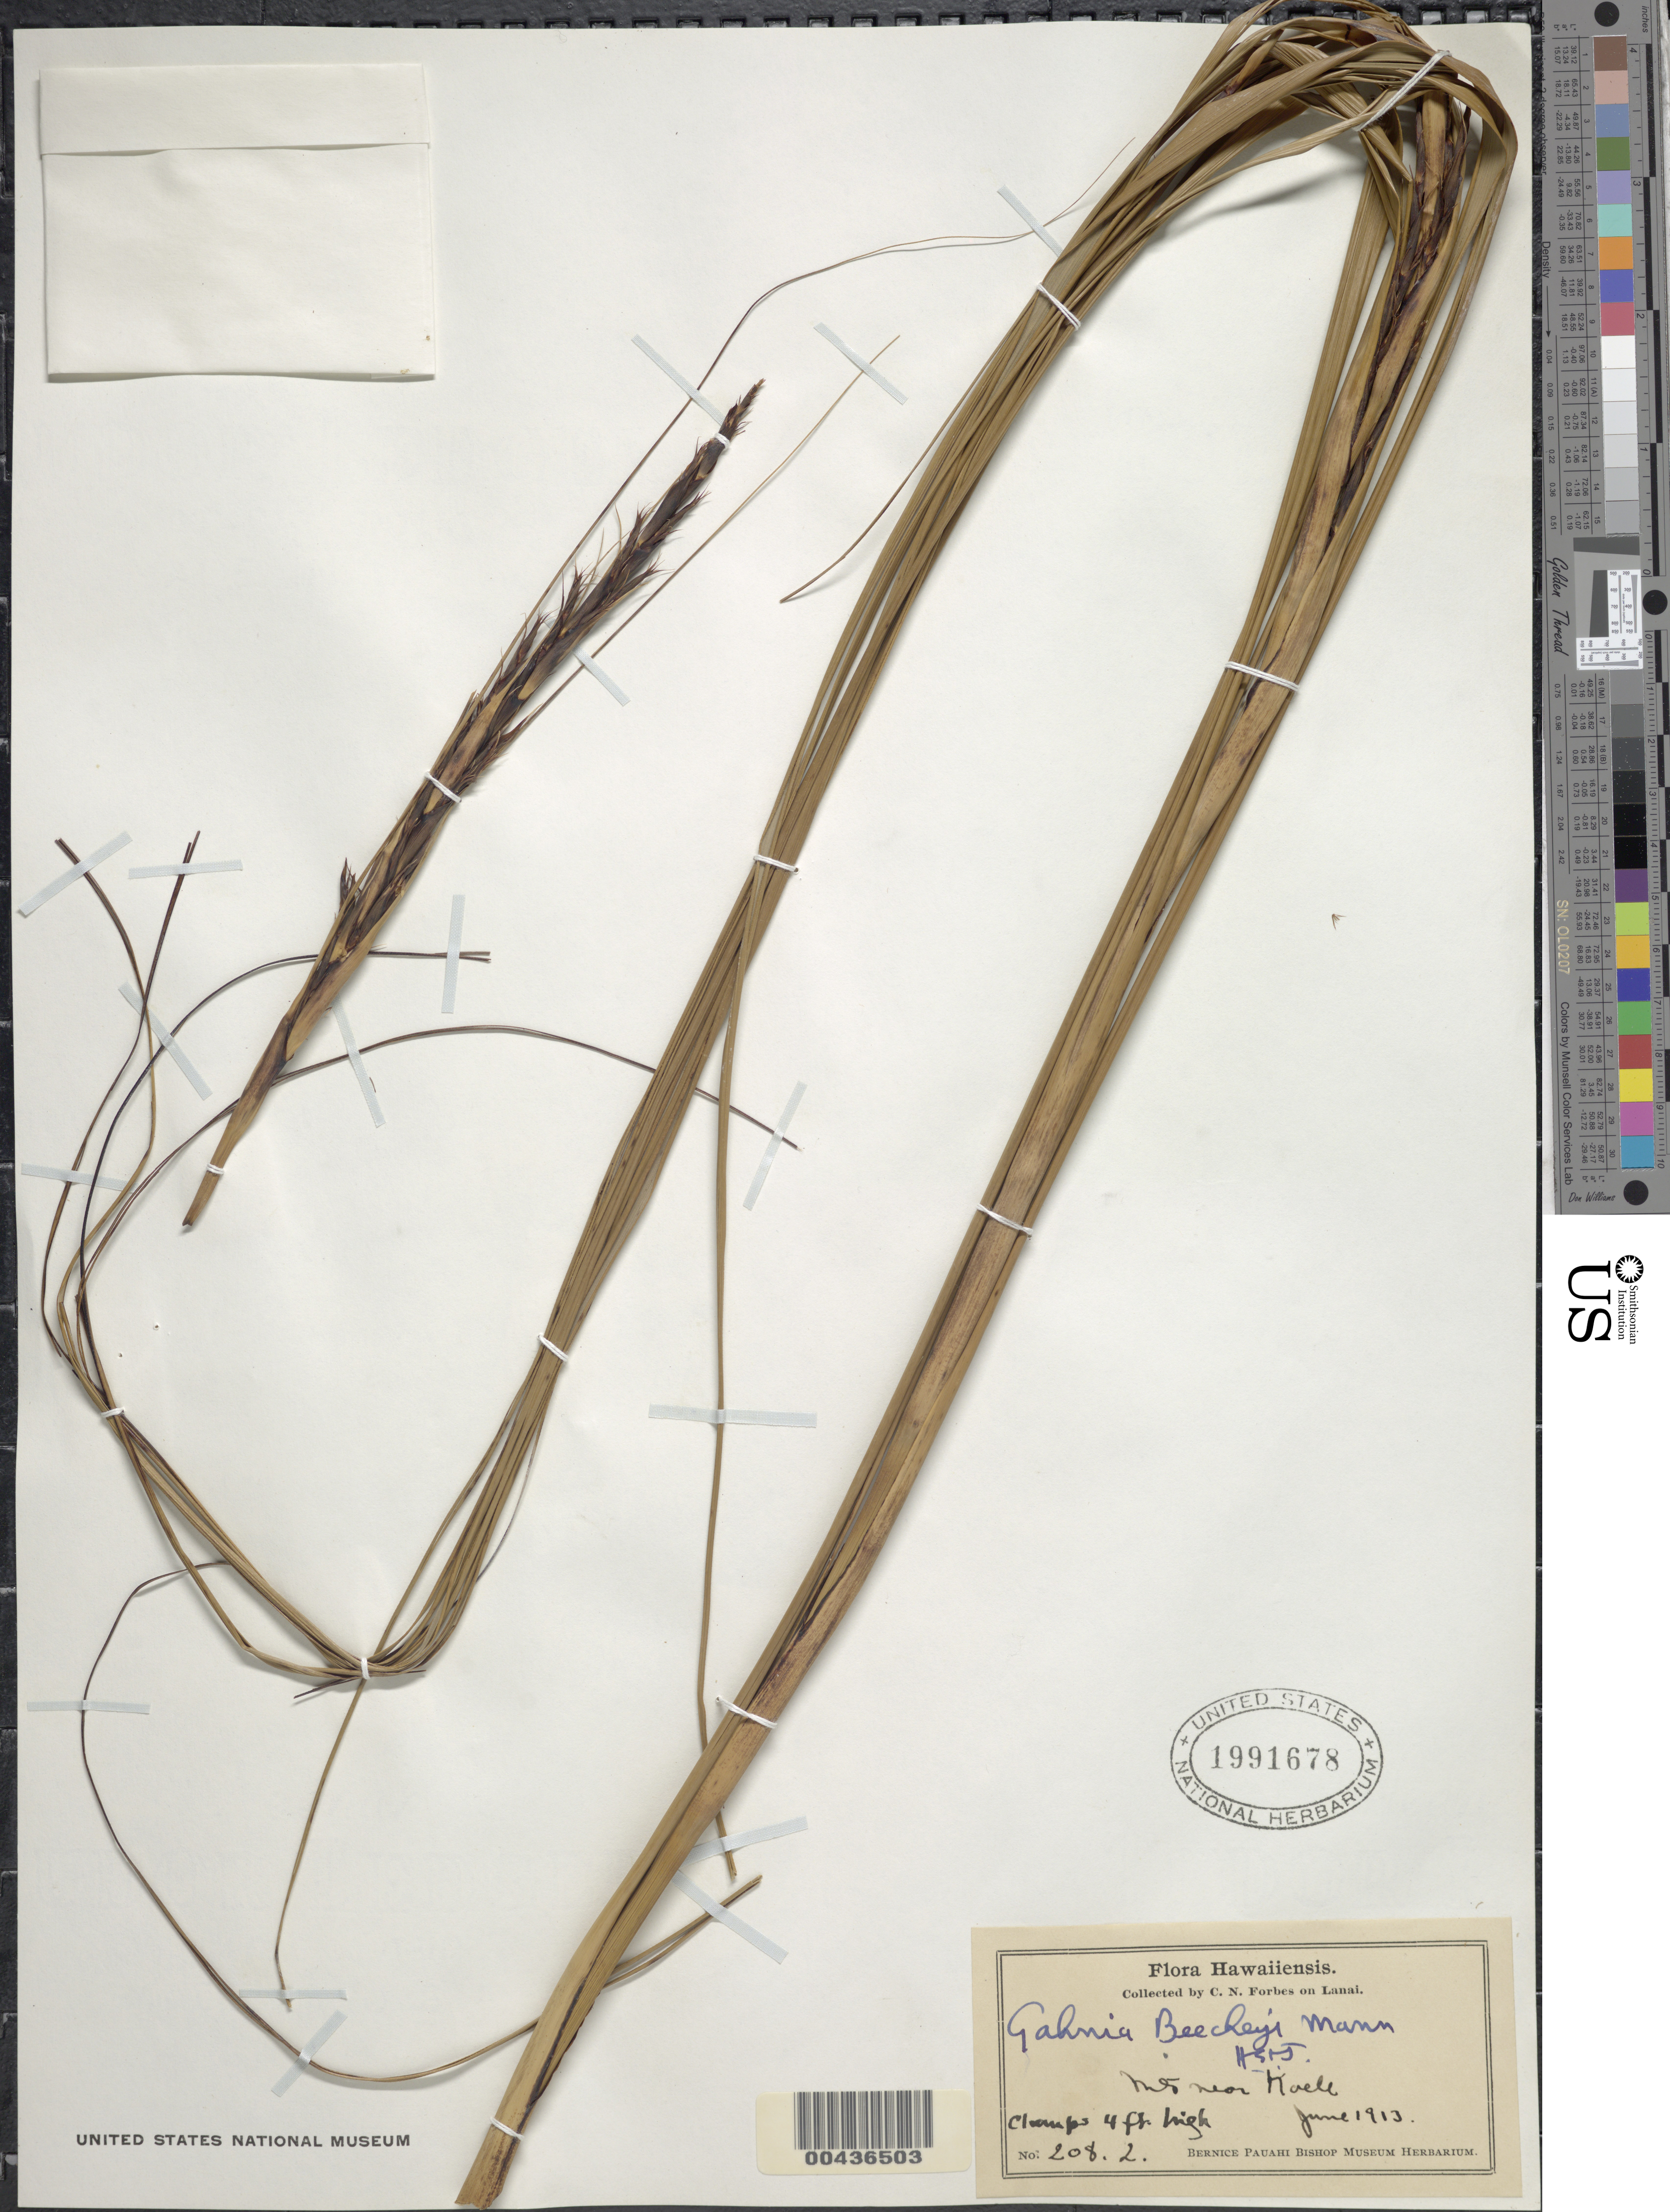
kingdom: Plantae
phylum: Tracheophyta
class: Liliopsida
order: Poales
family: Cyperaceae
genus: Gahnia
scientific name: Gahnia beecheyi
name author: H. Mann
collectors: C. N. Forbes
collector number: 208.L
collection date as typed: Jun 1913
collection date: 1913-06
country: United States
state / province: Hawaii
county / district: Maui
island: Lana'i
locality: mountains near Koele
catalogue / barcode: US 1991678